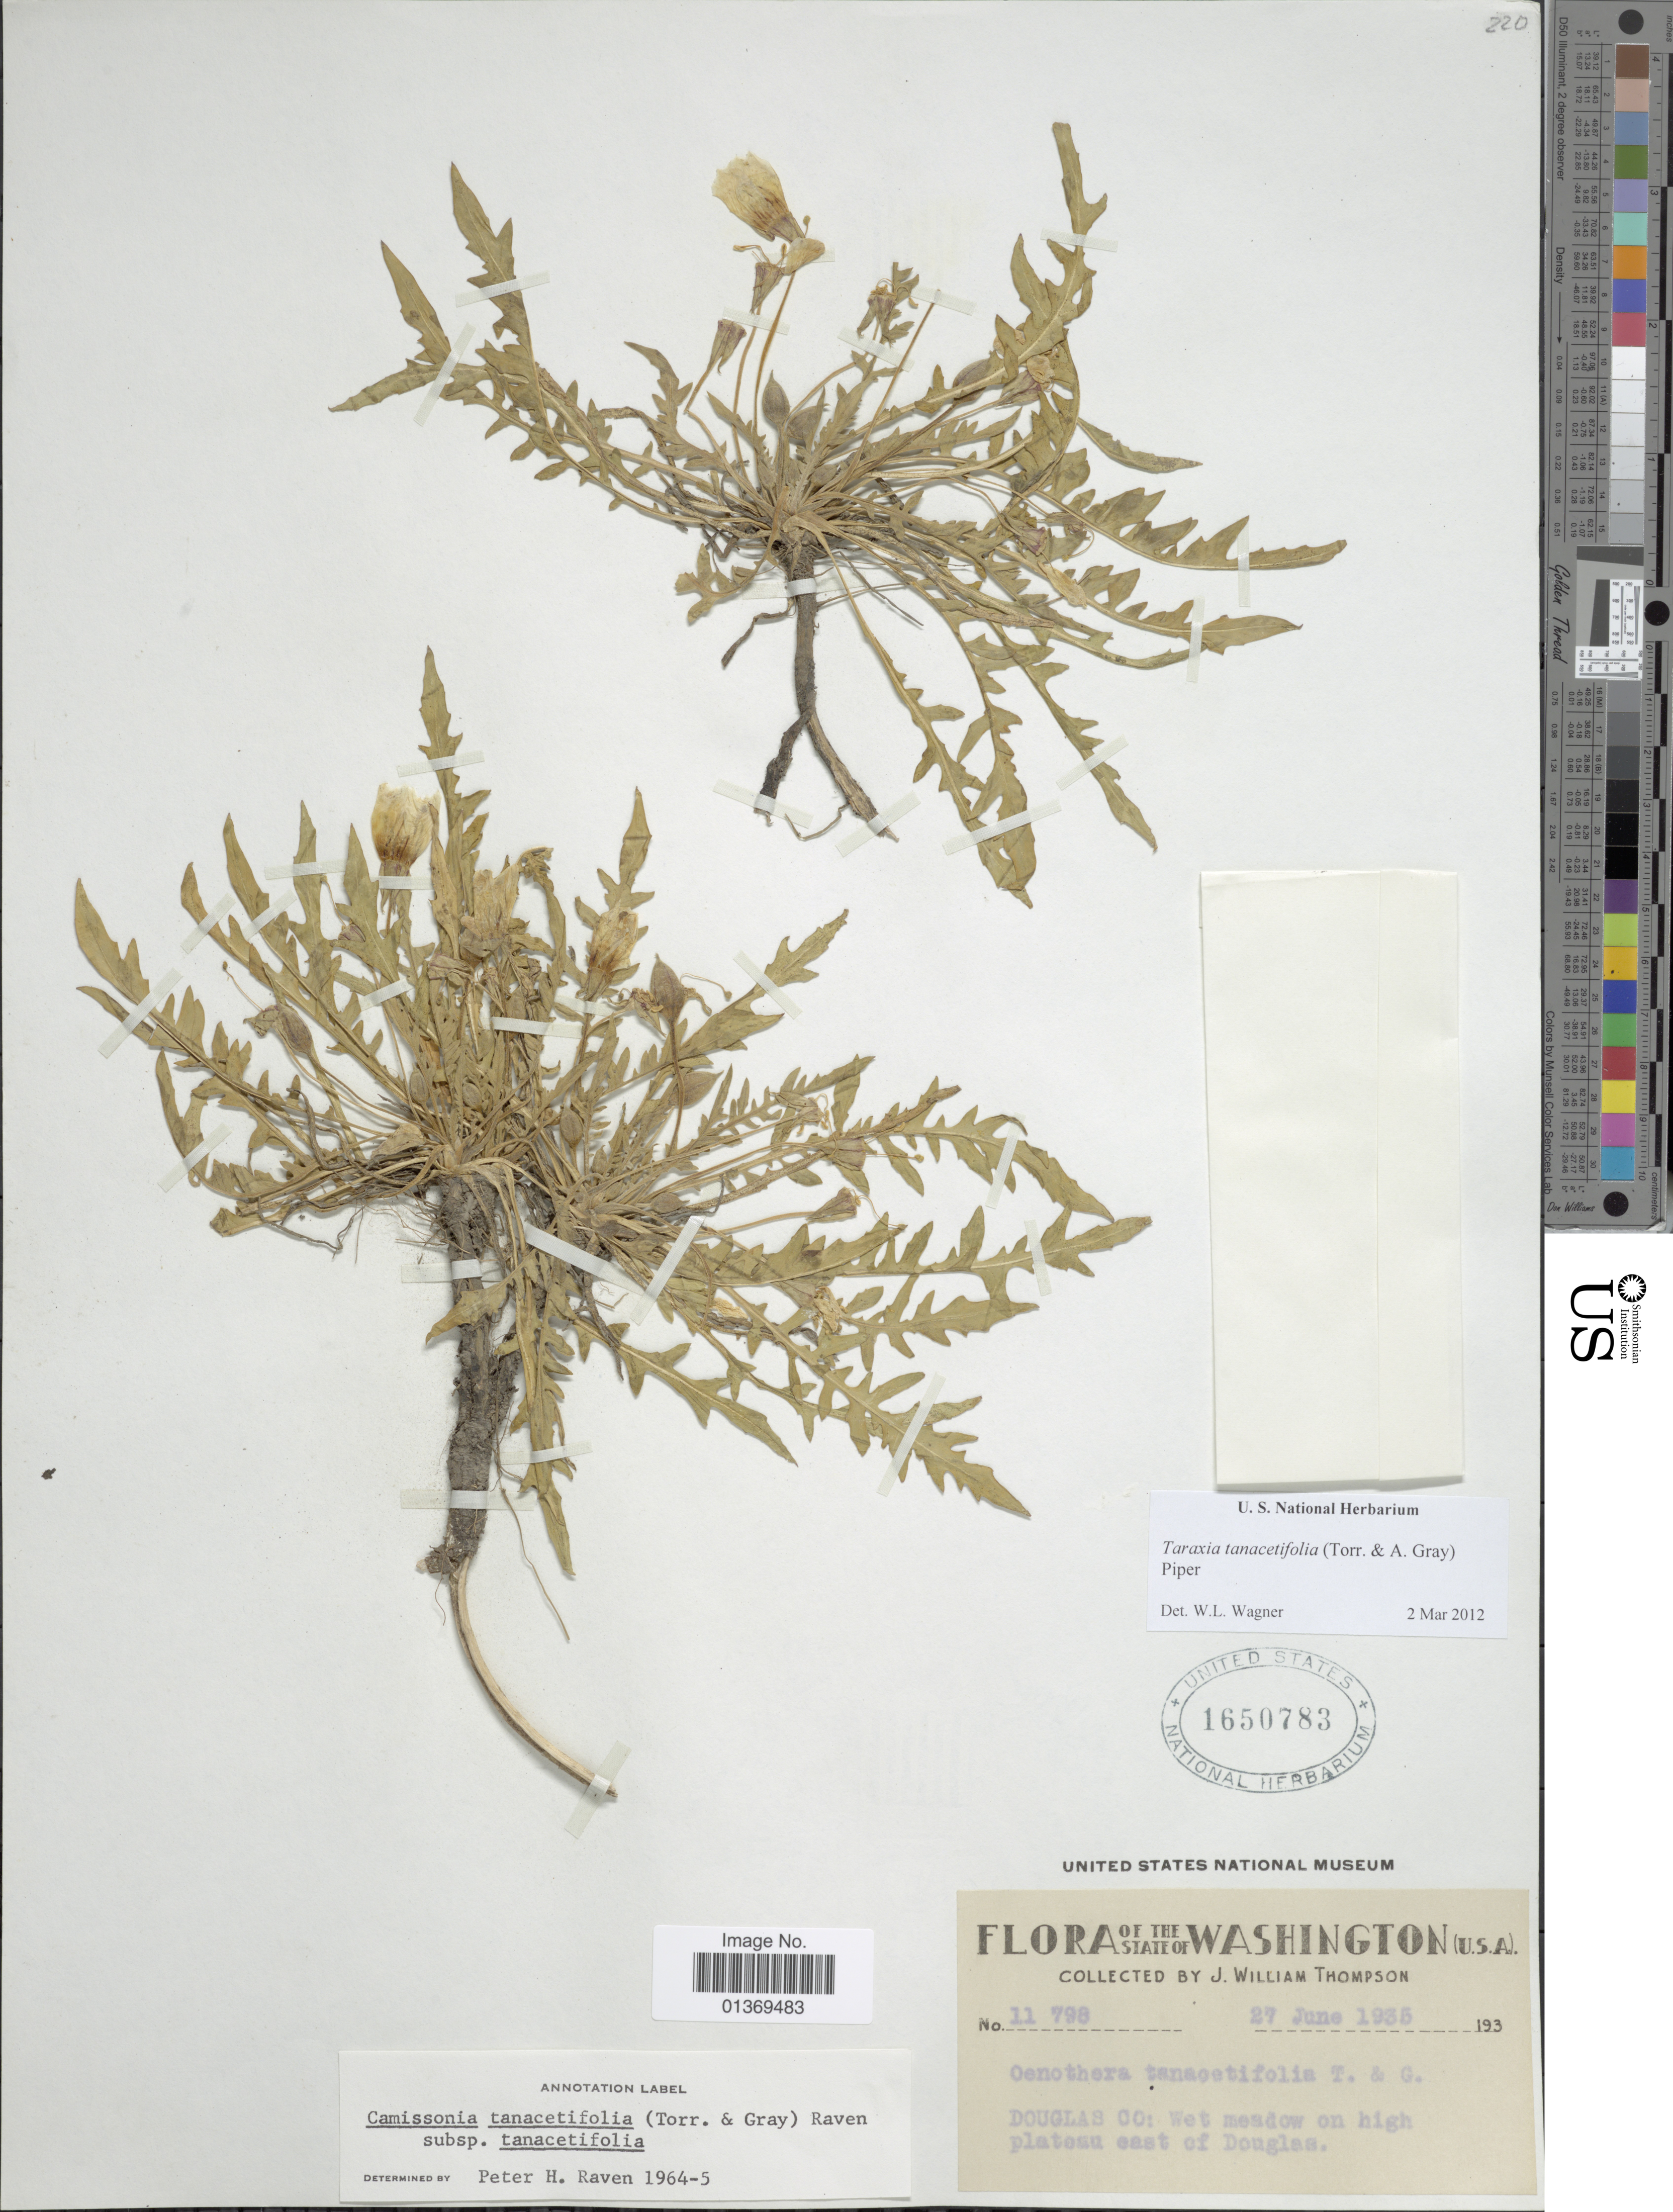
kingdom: Plantae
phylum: Tracheophyta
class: Magnoliopsida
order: Myrtales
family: Onagraceae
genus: Taraxia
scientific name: Taraxia tanacetifolia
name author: (Torr. & A. Gray) Piper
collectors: J. W. Thompson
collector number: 11798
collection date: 1935-06-27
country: United States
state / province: Washington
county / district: Douglas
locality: Douglas Co: Wet meadow on high plateau east of Douglas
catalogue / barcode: US 1650783